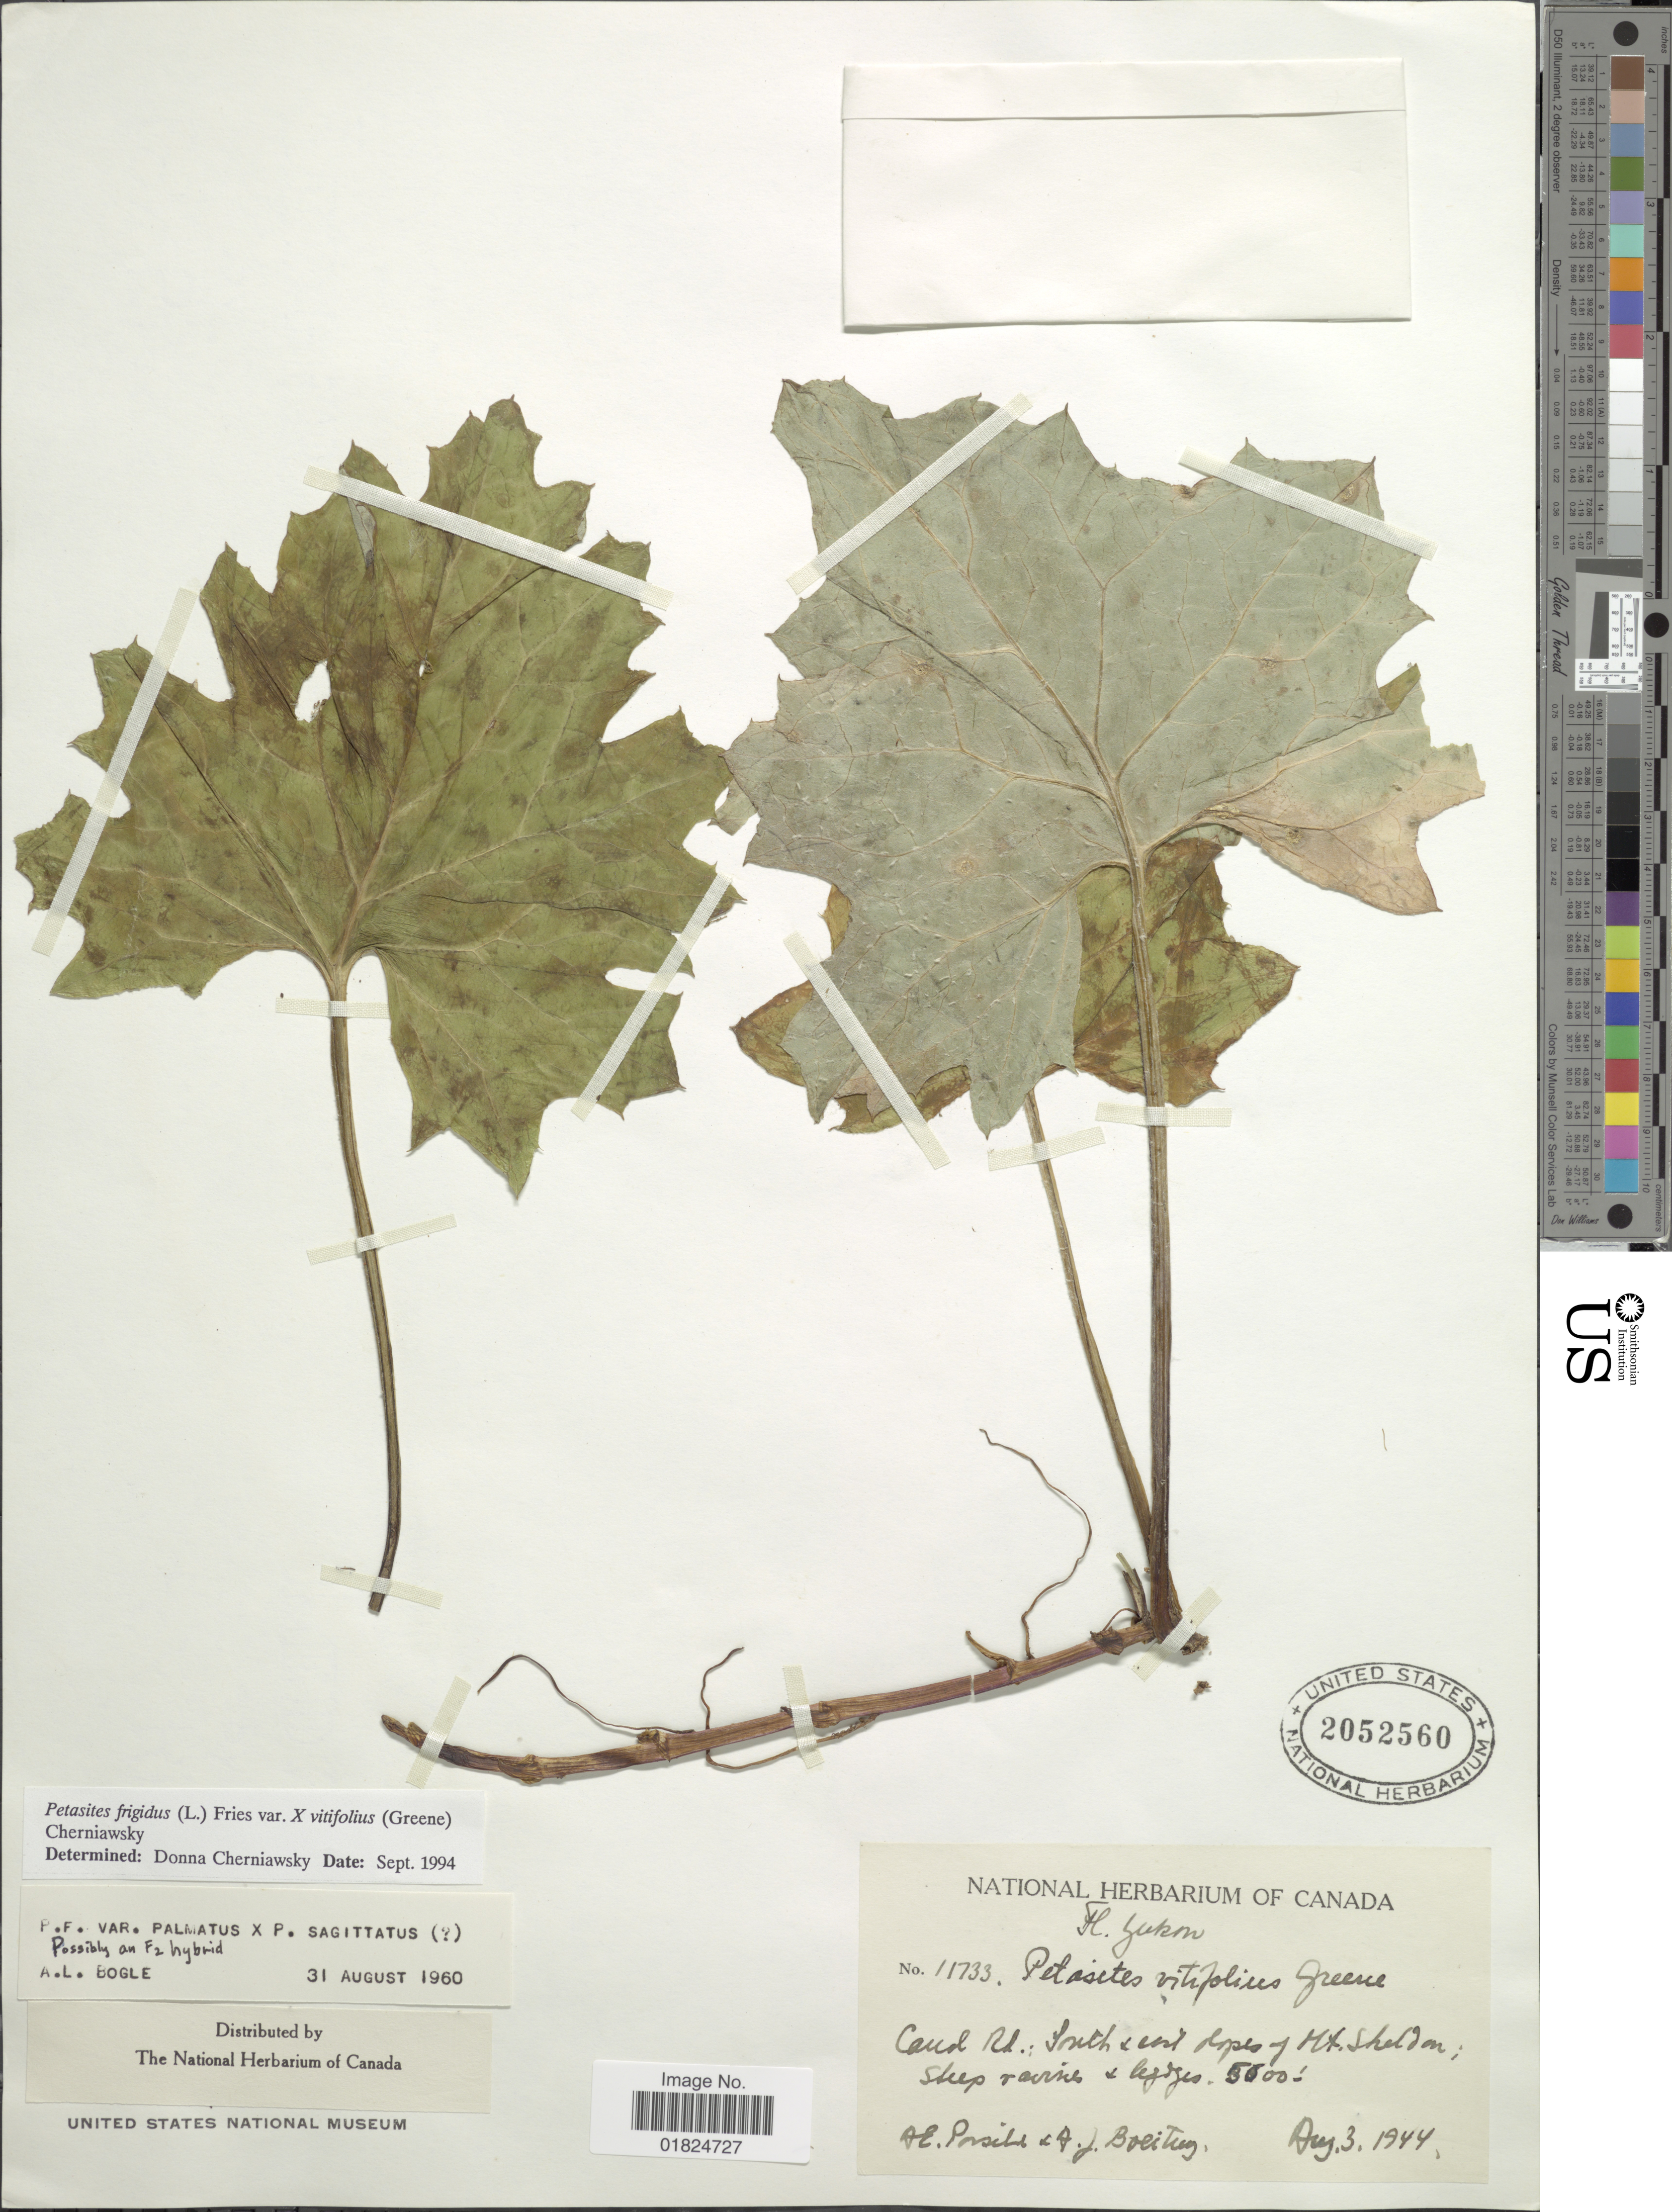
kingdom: Plantae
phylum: Tracheophyta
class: Magnoliopsida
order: Asterales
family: Asteraceae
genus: Petasites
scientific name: Petasites frigidus var. vitifolius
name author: (Greene) Cherniawsky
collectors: A. E. Porsild & Collector illegible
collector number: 11733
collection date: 1944-08-03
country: Canada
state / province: Yukon Territory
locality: Fl. Yukon Territory. Canol Rd. Southeast slopes of Mt. Sheldon.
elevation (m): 1524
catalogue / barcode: US 2052560